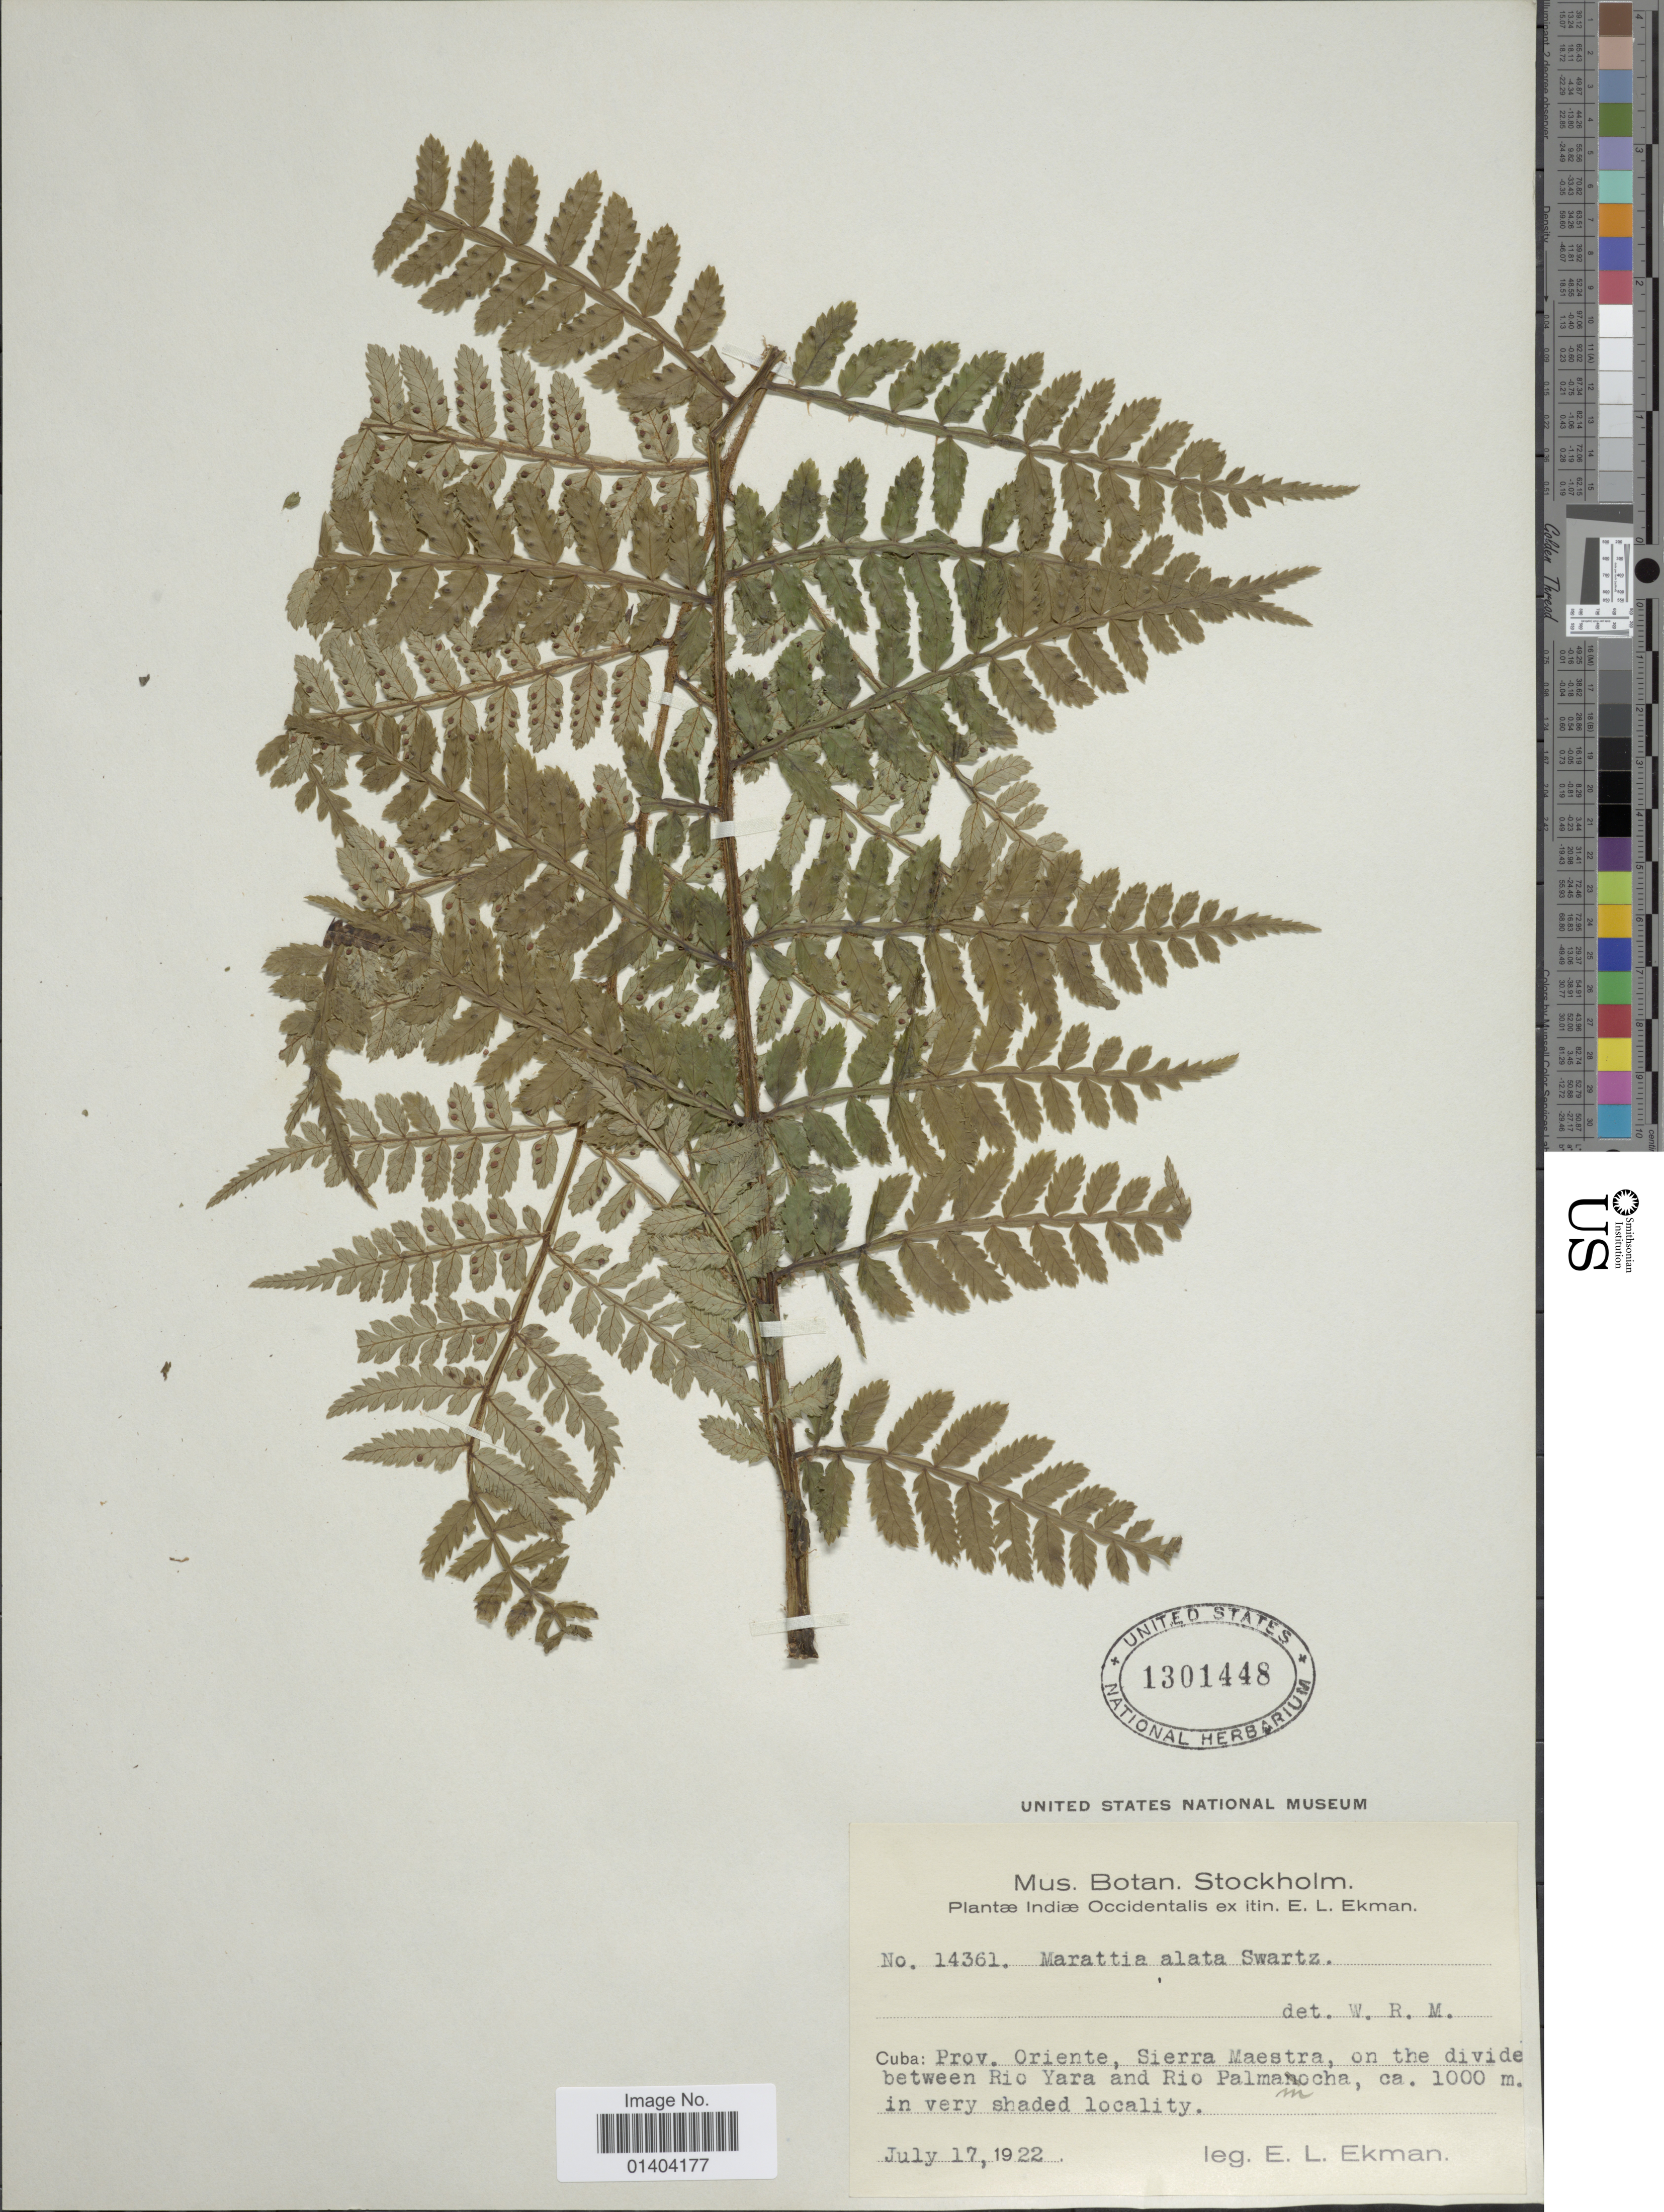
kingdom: Plantae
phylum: Tracheophyta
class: Polypodiopsida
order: Marattiales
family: Marattiaceae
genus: Marattia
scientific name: Marattia alata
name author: Sw.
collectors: E. L. Ekman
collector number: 14361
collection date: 1922-07-17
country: Cuba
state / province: Oriente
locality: Prov. Oriente Sierra Maestra between Rio Yara and Rio Palamamocha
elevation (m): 1000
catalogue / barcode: US 1301448